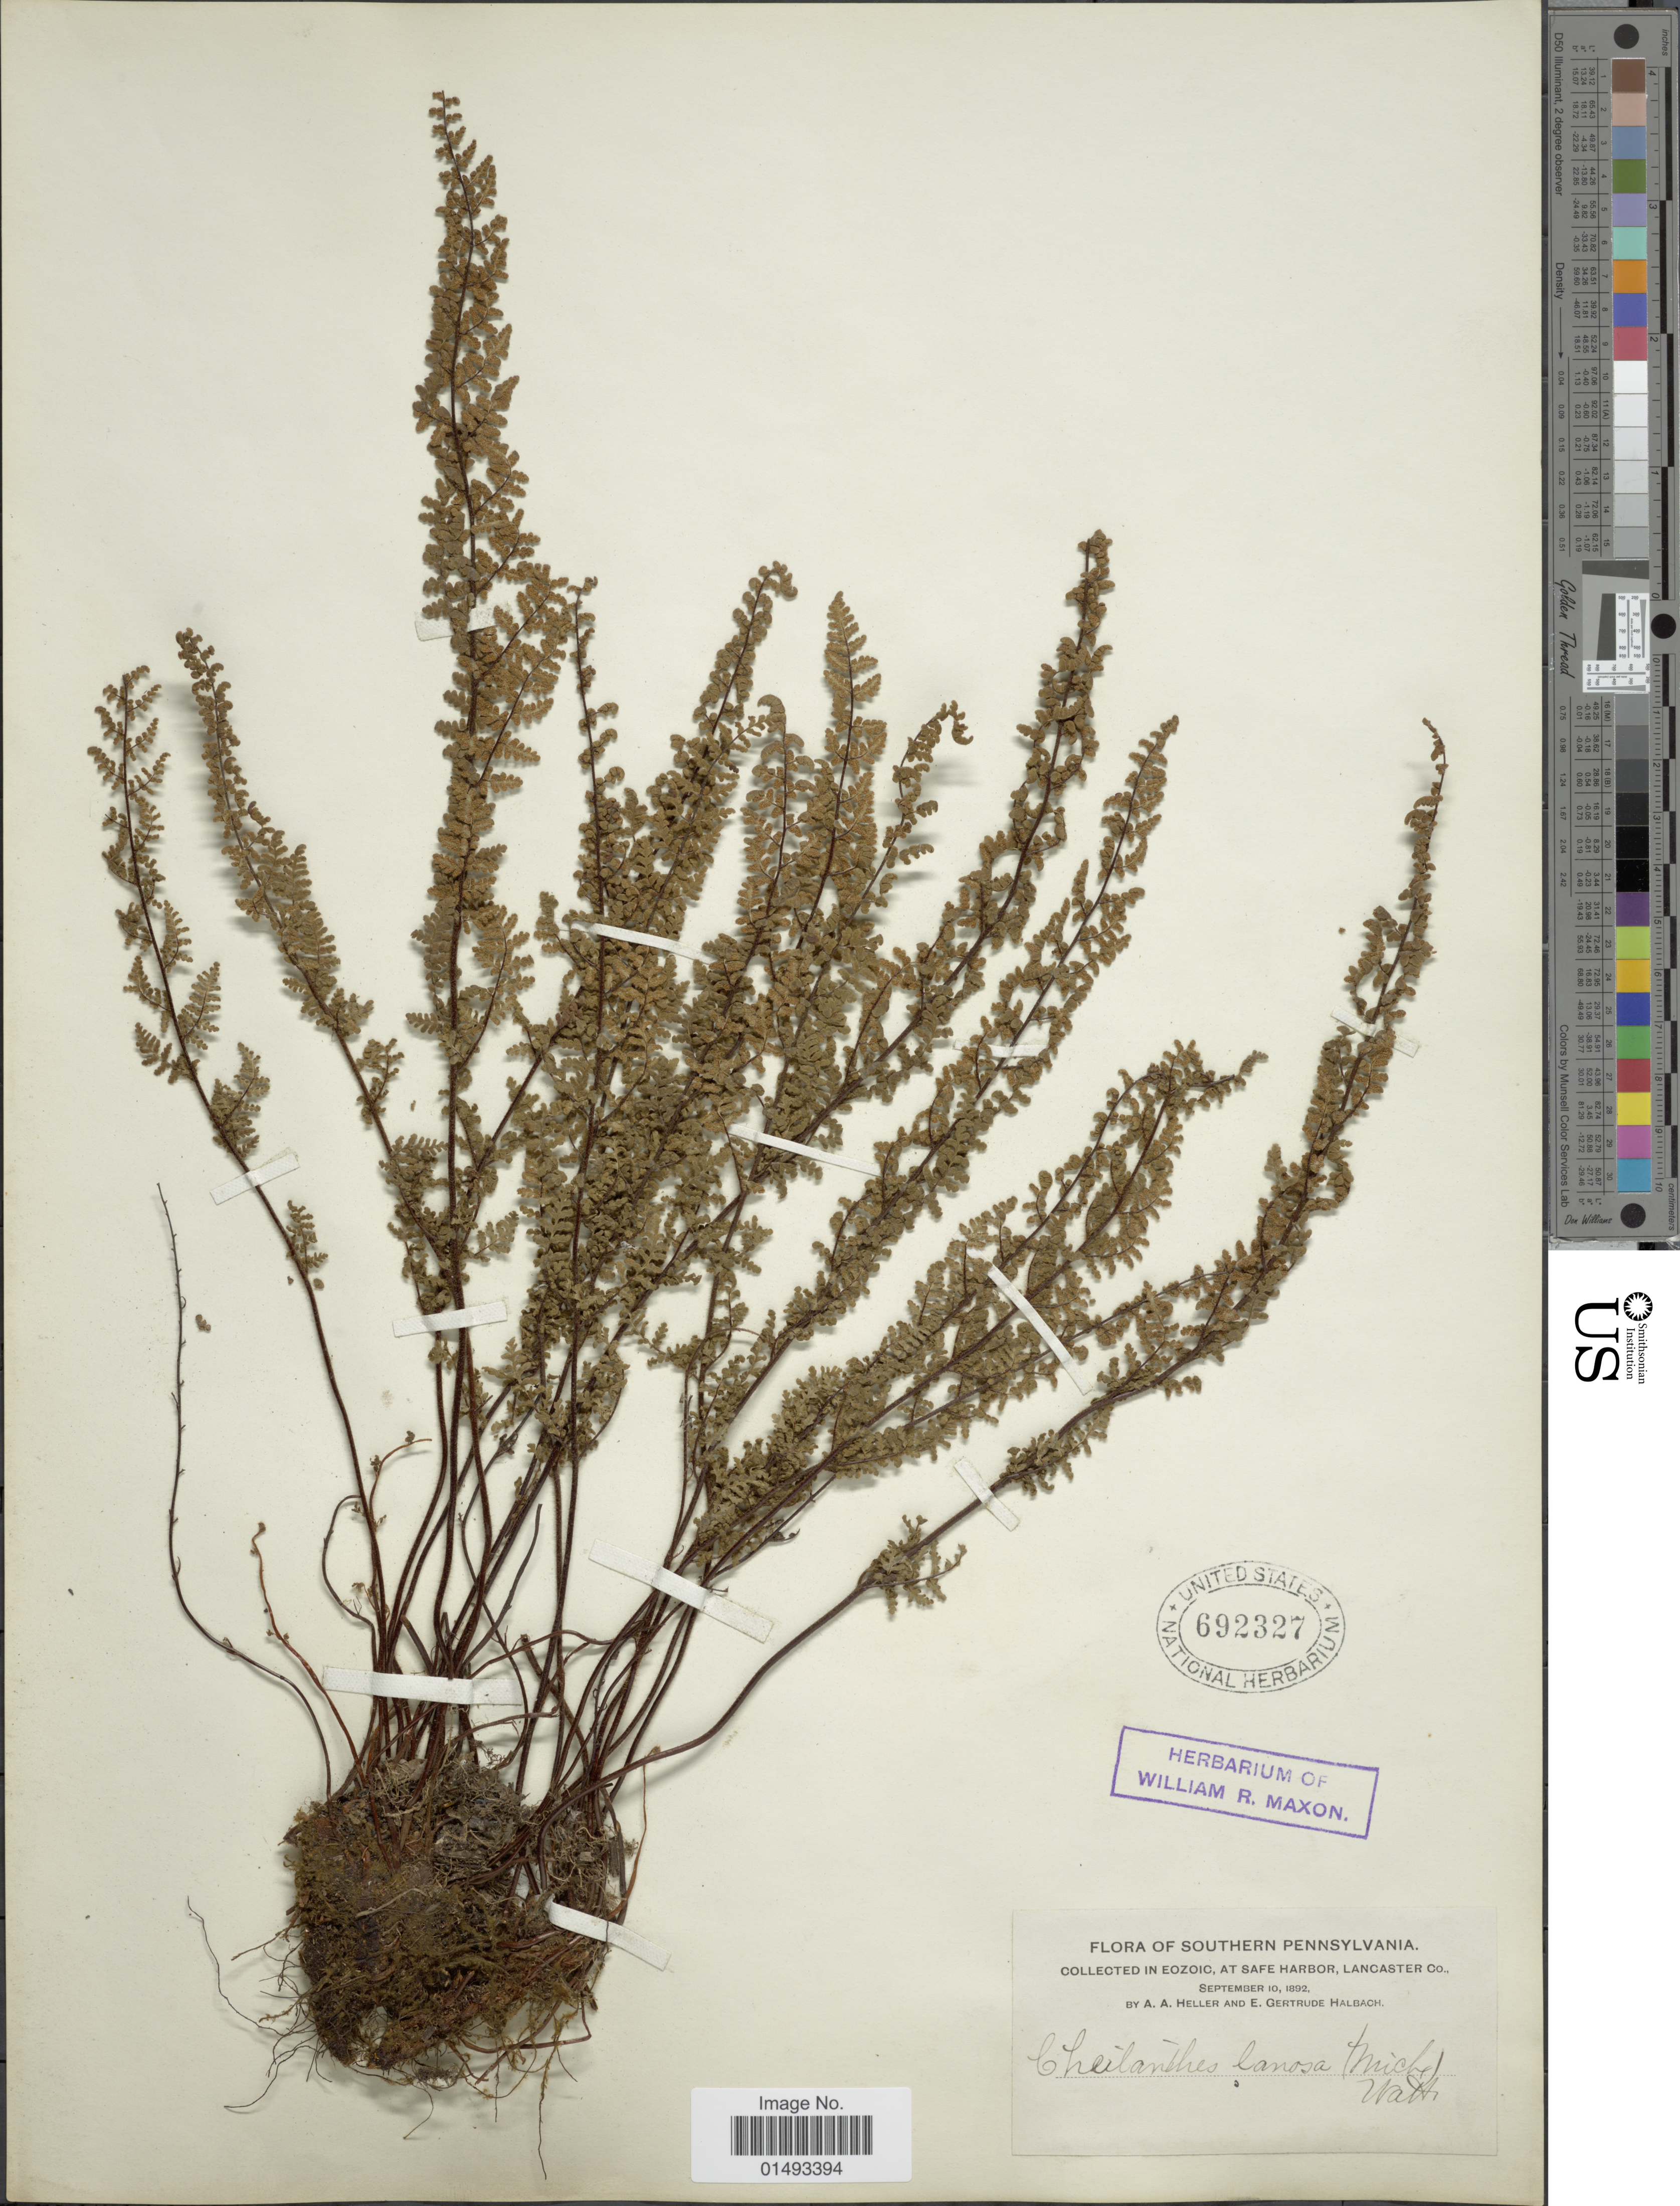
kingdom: Plantae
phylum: Tracheophyta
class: Polypodiopsida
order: Polypodiales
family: Pteridaceae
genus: Myriopteris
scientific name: Myriopteris lanosa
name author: (Michx.) Grusz & Windham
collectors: A. A. Heller & E. G. Halbach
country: United States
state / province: Pennsylvania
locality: Flora of Southern Pennsylvania, collected in Eozoic at safe Harbor, Lancaster Co.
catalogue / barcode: US 692327